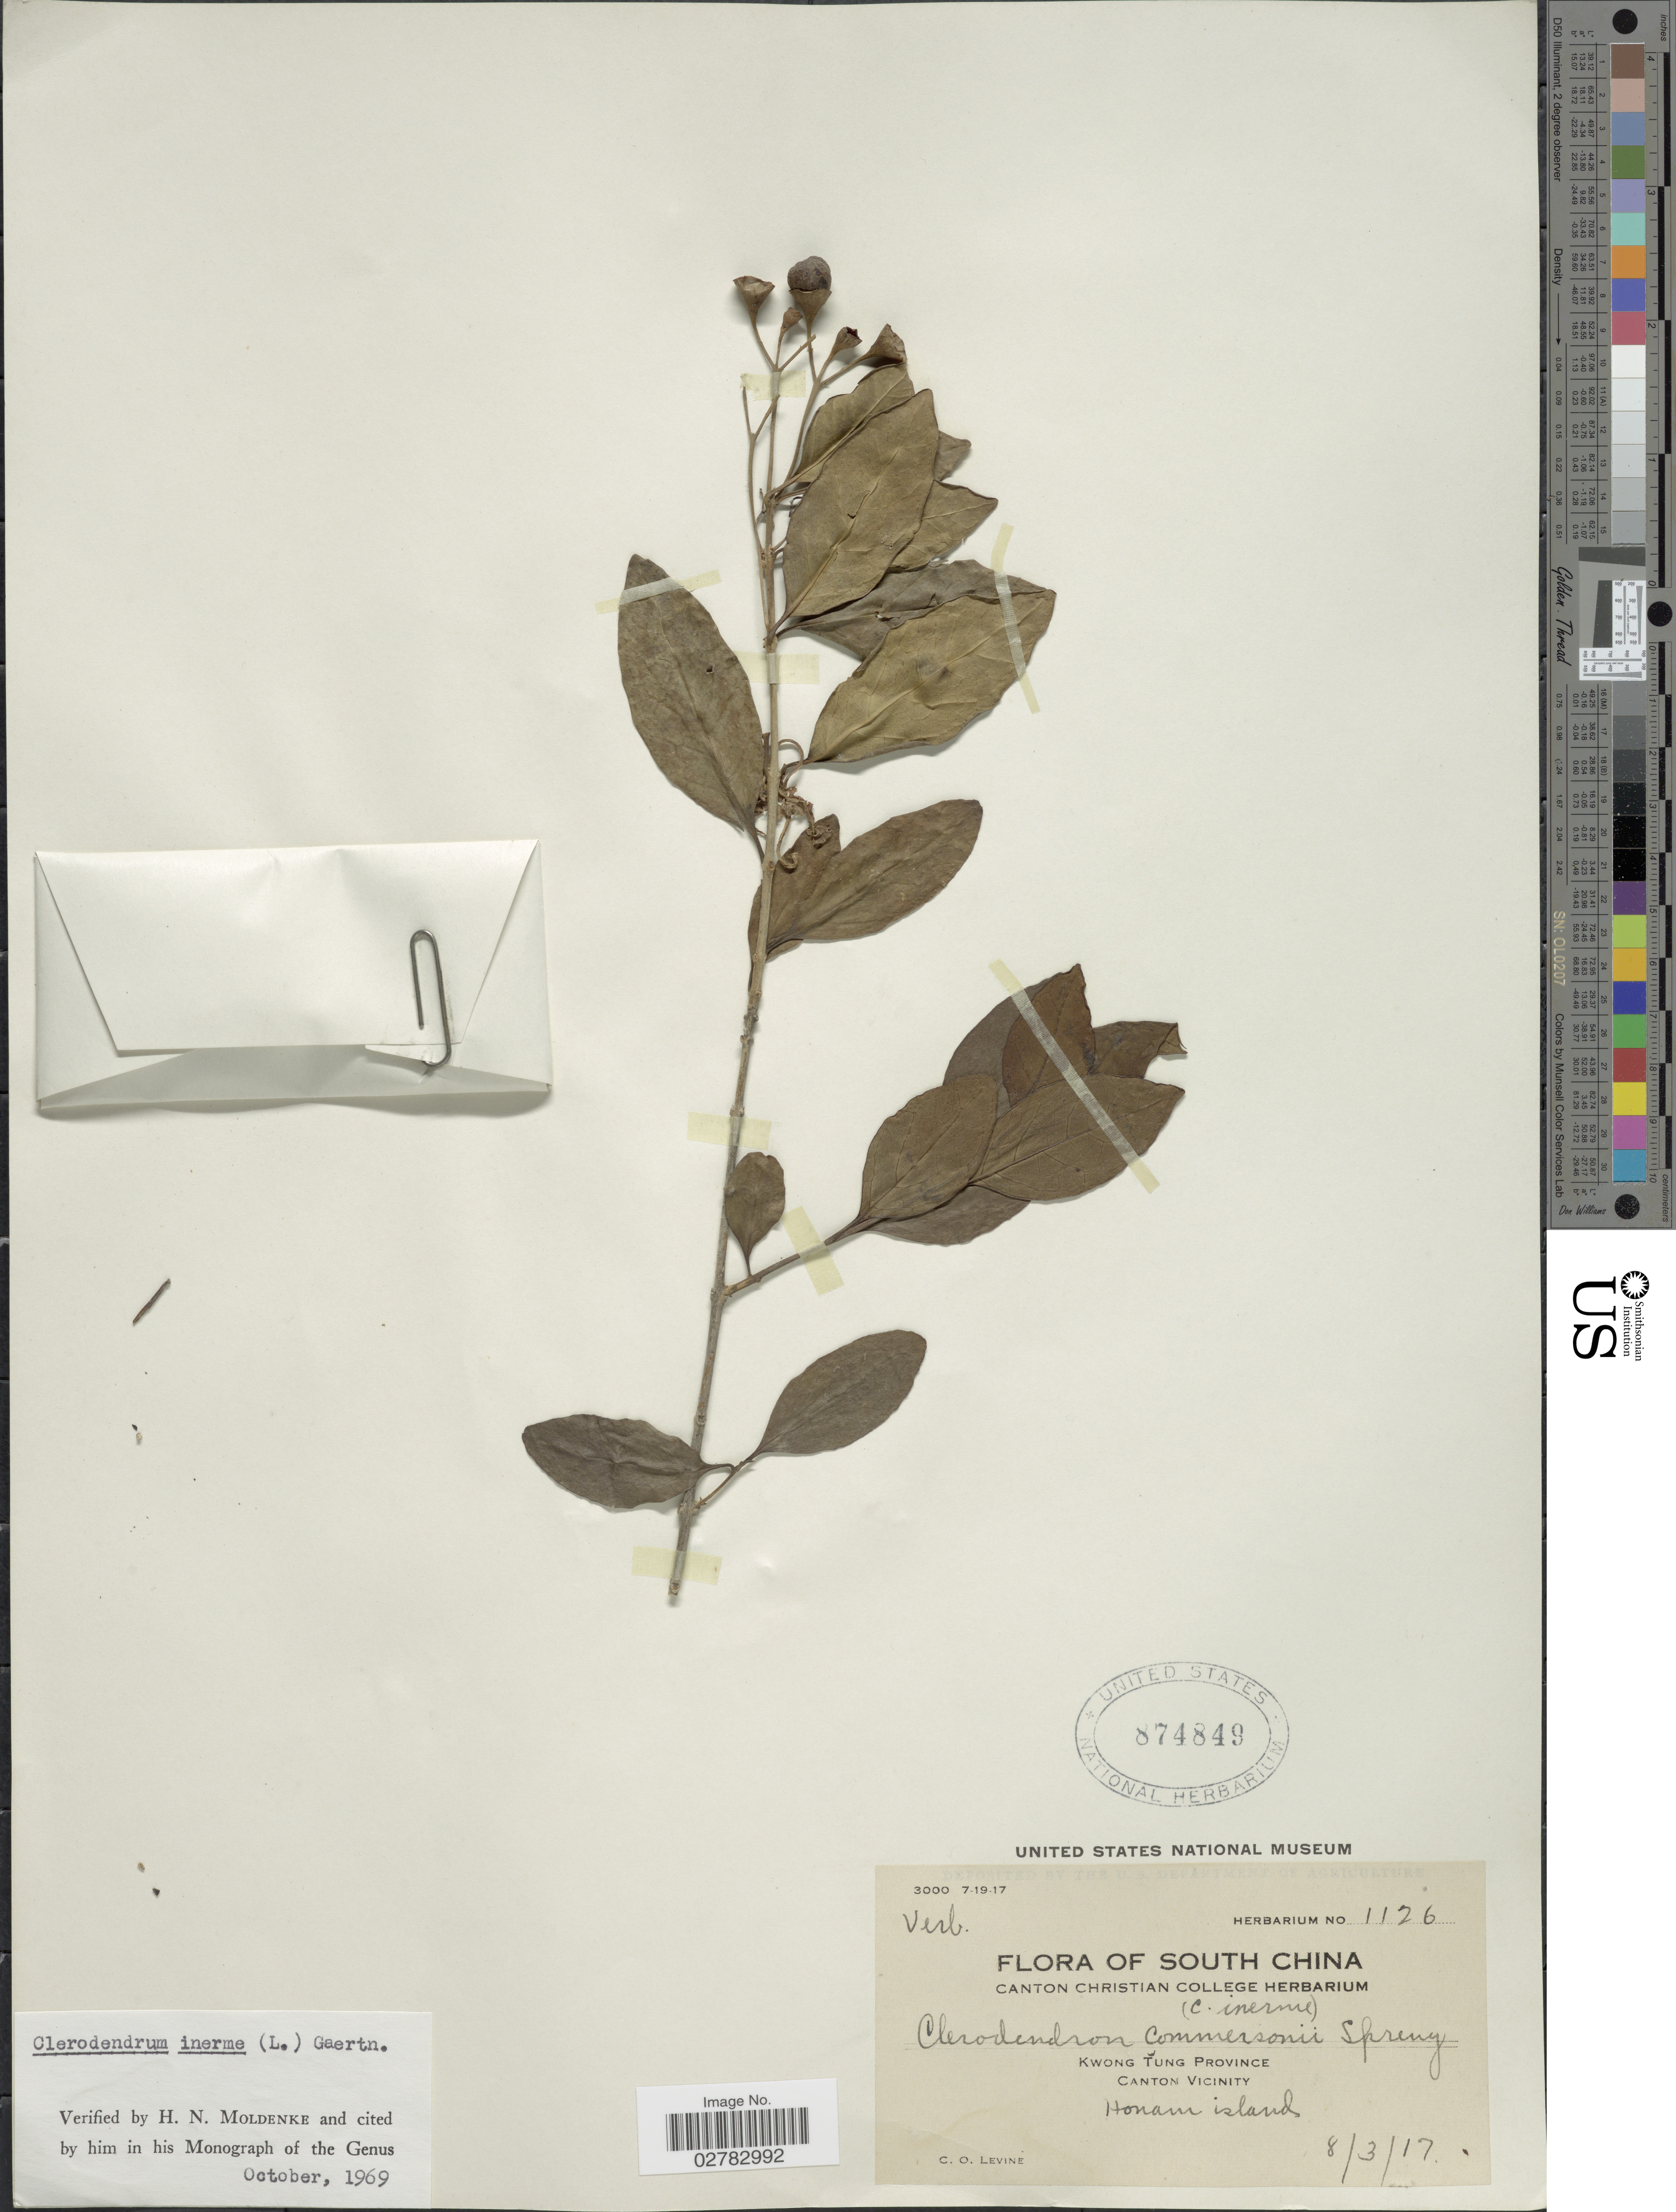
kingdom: Plantae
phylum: Tracheophyta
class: Magnoliopsida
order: Lamiales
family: Lamiaceae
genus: Clerodendrum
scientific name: Clerodendrum inerme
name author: (L.) Gaertn.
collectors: C. O. Levine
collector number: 1126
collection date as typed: Transcribed d/m/y: 8/3/17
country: China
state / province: Guangdong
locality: Kwong Tung Province. Canton Vicinity. Honam island.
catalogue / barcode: US 874849